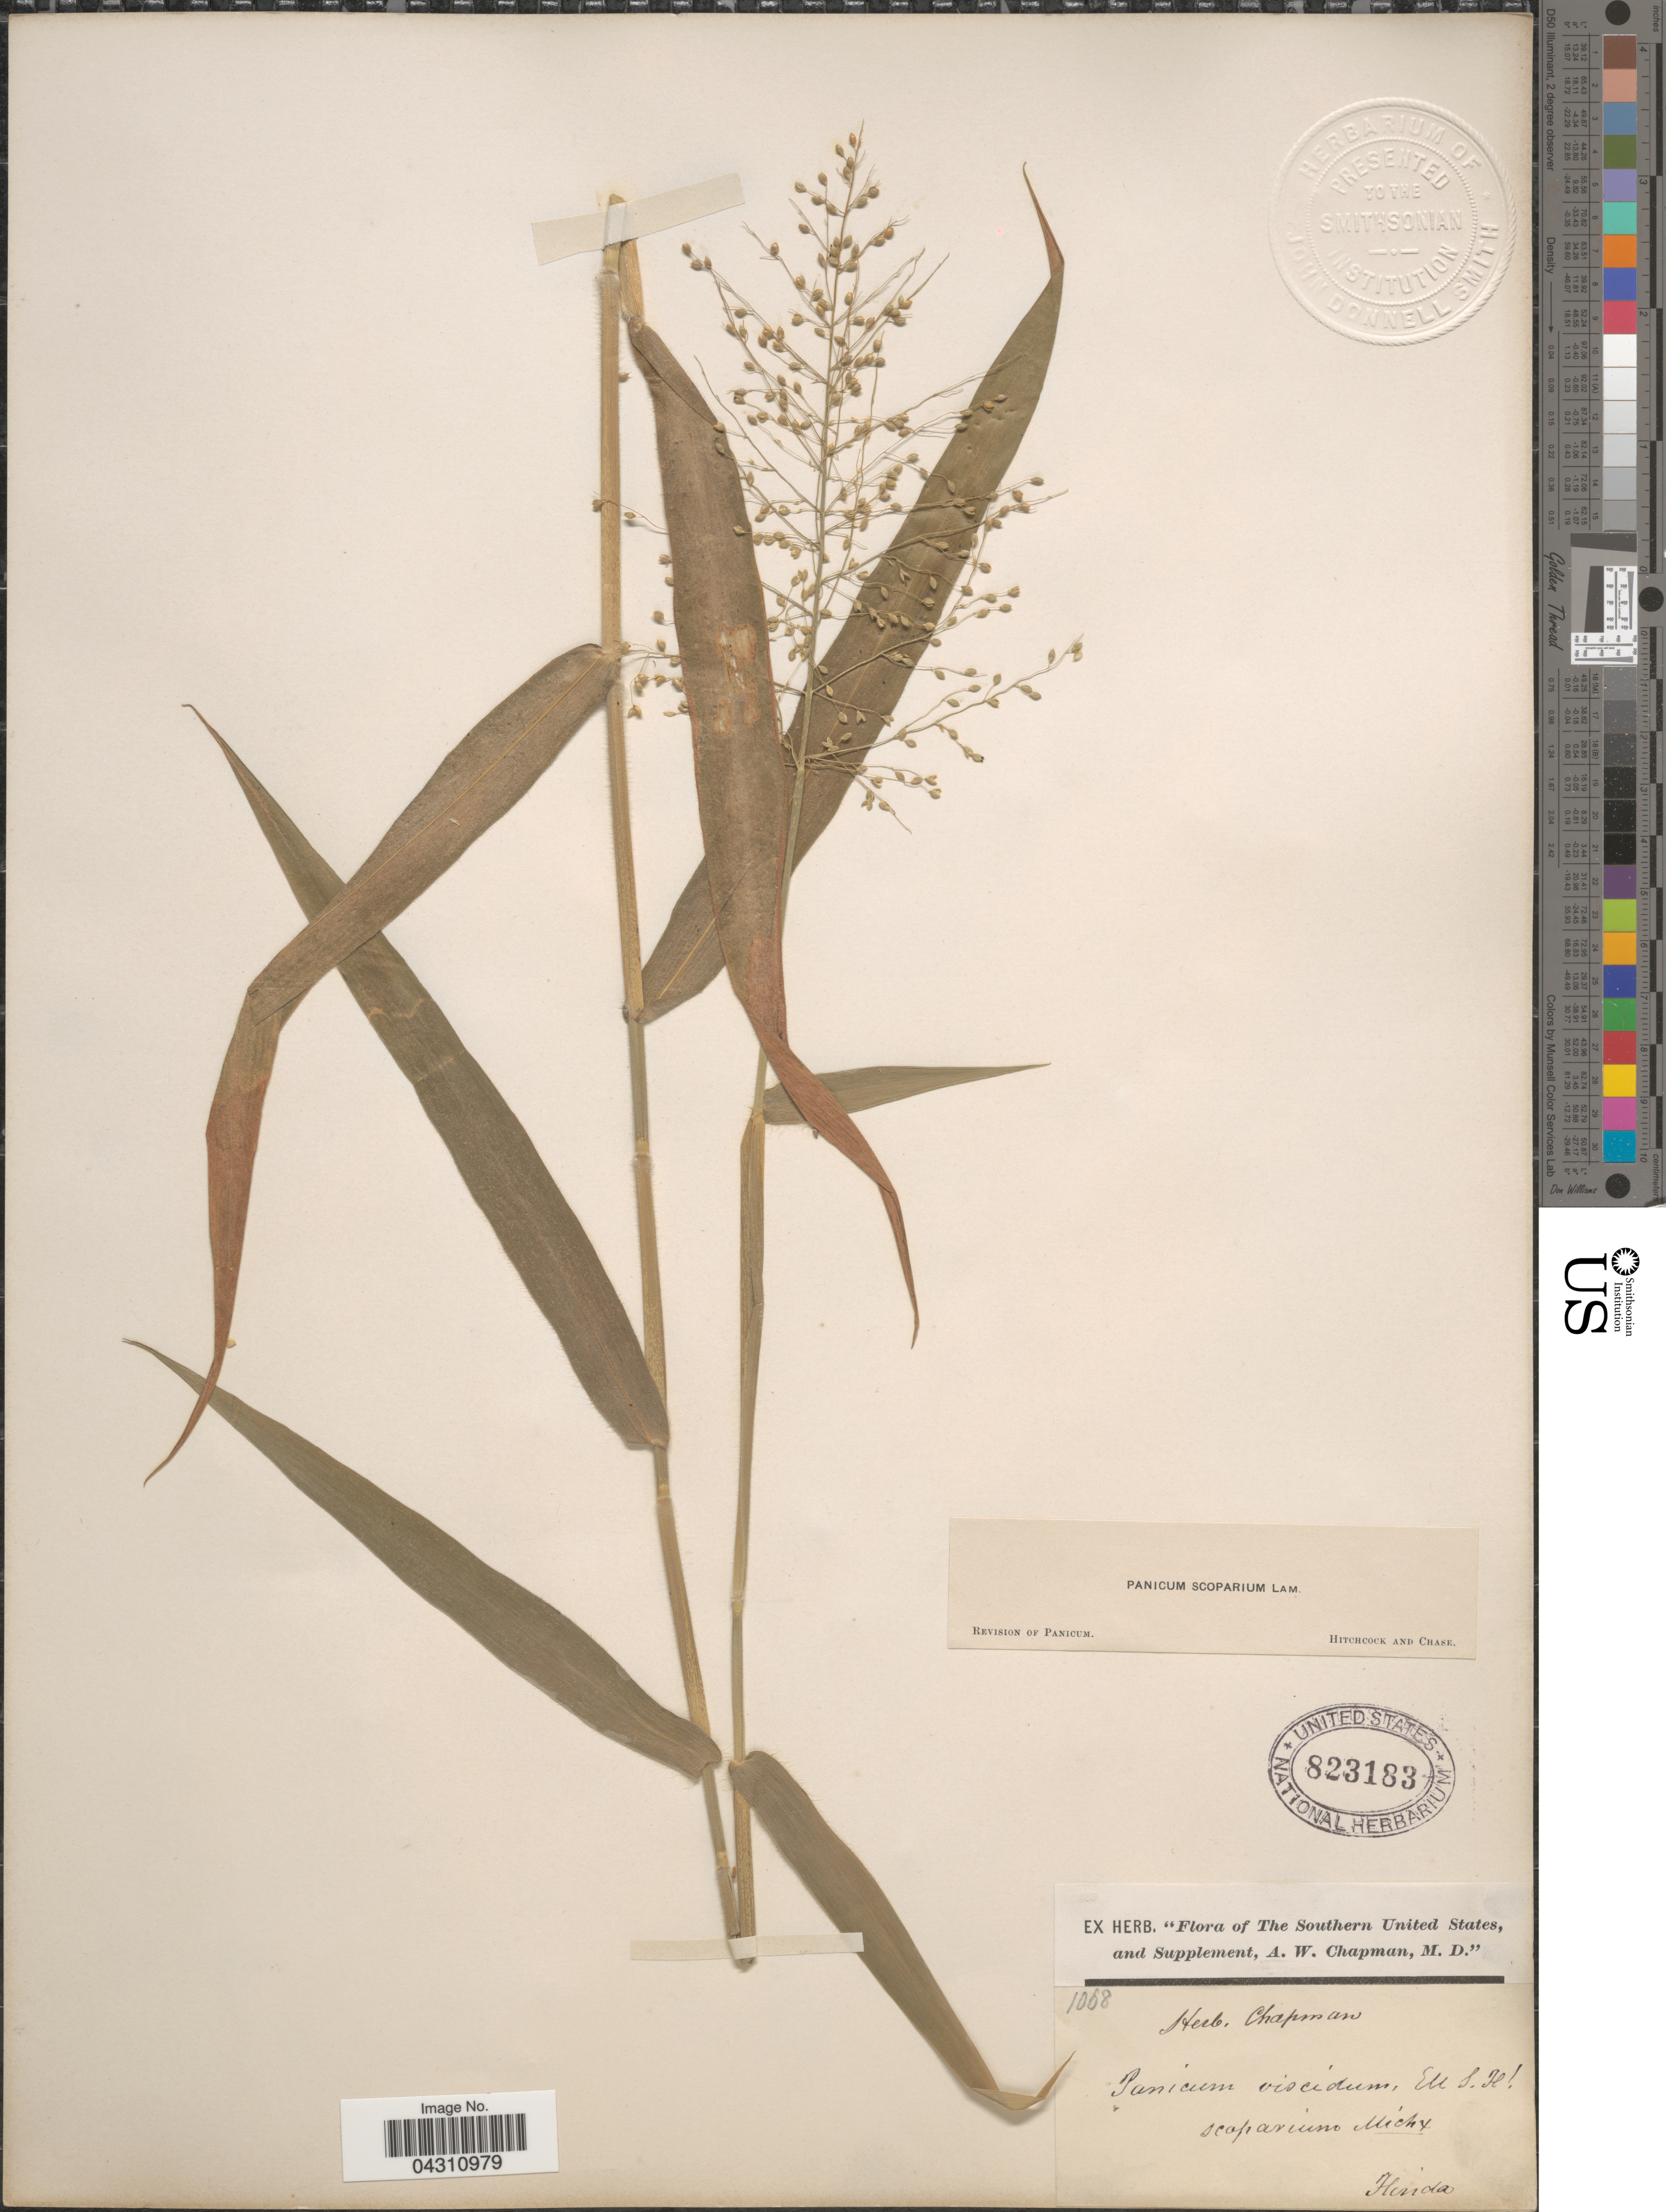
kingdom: Plantae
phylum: Tracheophyta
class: Liliopsida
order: Poales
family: Poaceae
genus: Dichanthelium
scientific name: Dichanthelium scoparium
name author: (Lam.) Gould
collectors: ex herb. Chapman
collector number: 1068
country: United States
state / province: Florida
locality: The Southern United States.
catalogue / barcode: US 823183